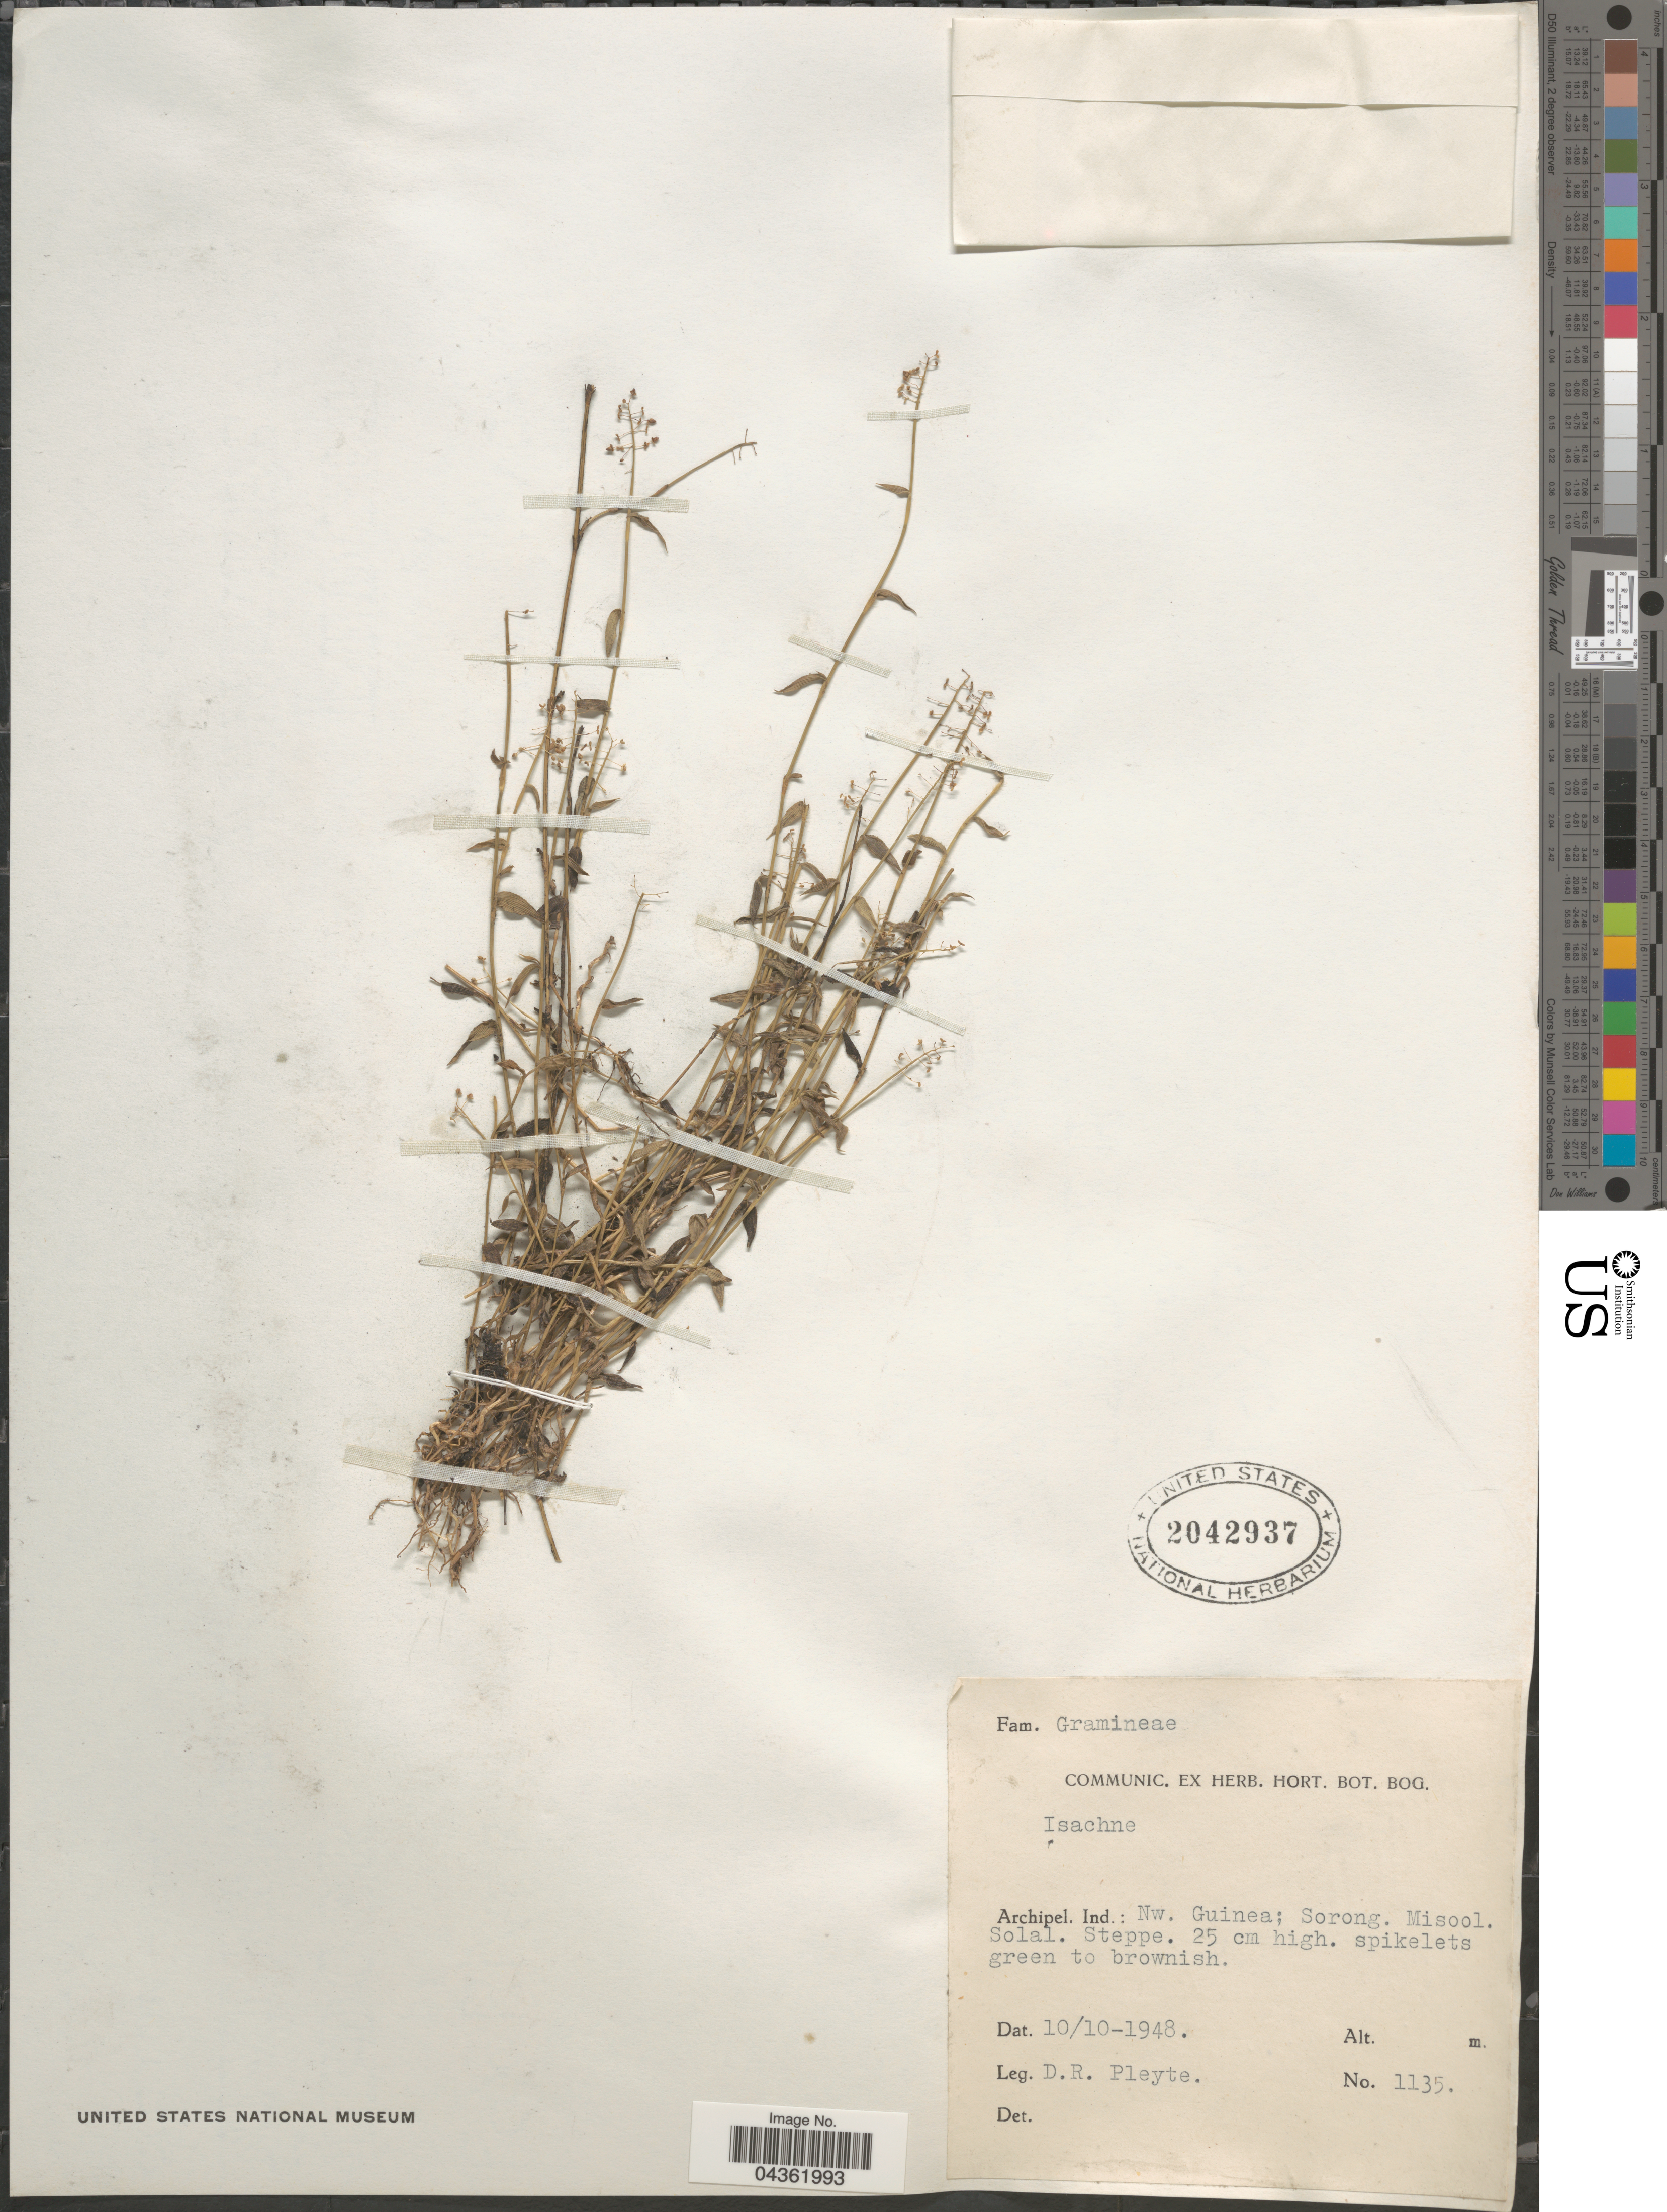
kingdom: Plantae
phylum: Tracheophyta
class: Liliopsida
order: Poales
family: Poaceae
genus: Isachne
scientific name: Isachne sp.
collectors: D. Pleyte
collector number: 1135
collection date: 1948-10-10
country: Indonesia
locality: Archipel. Ind.: Nw. Guinea; Sorong. Misool. Solal.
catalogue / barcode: US 2042937